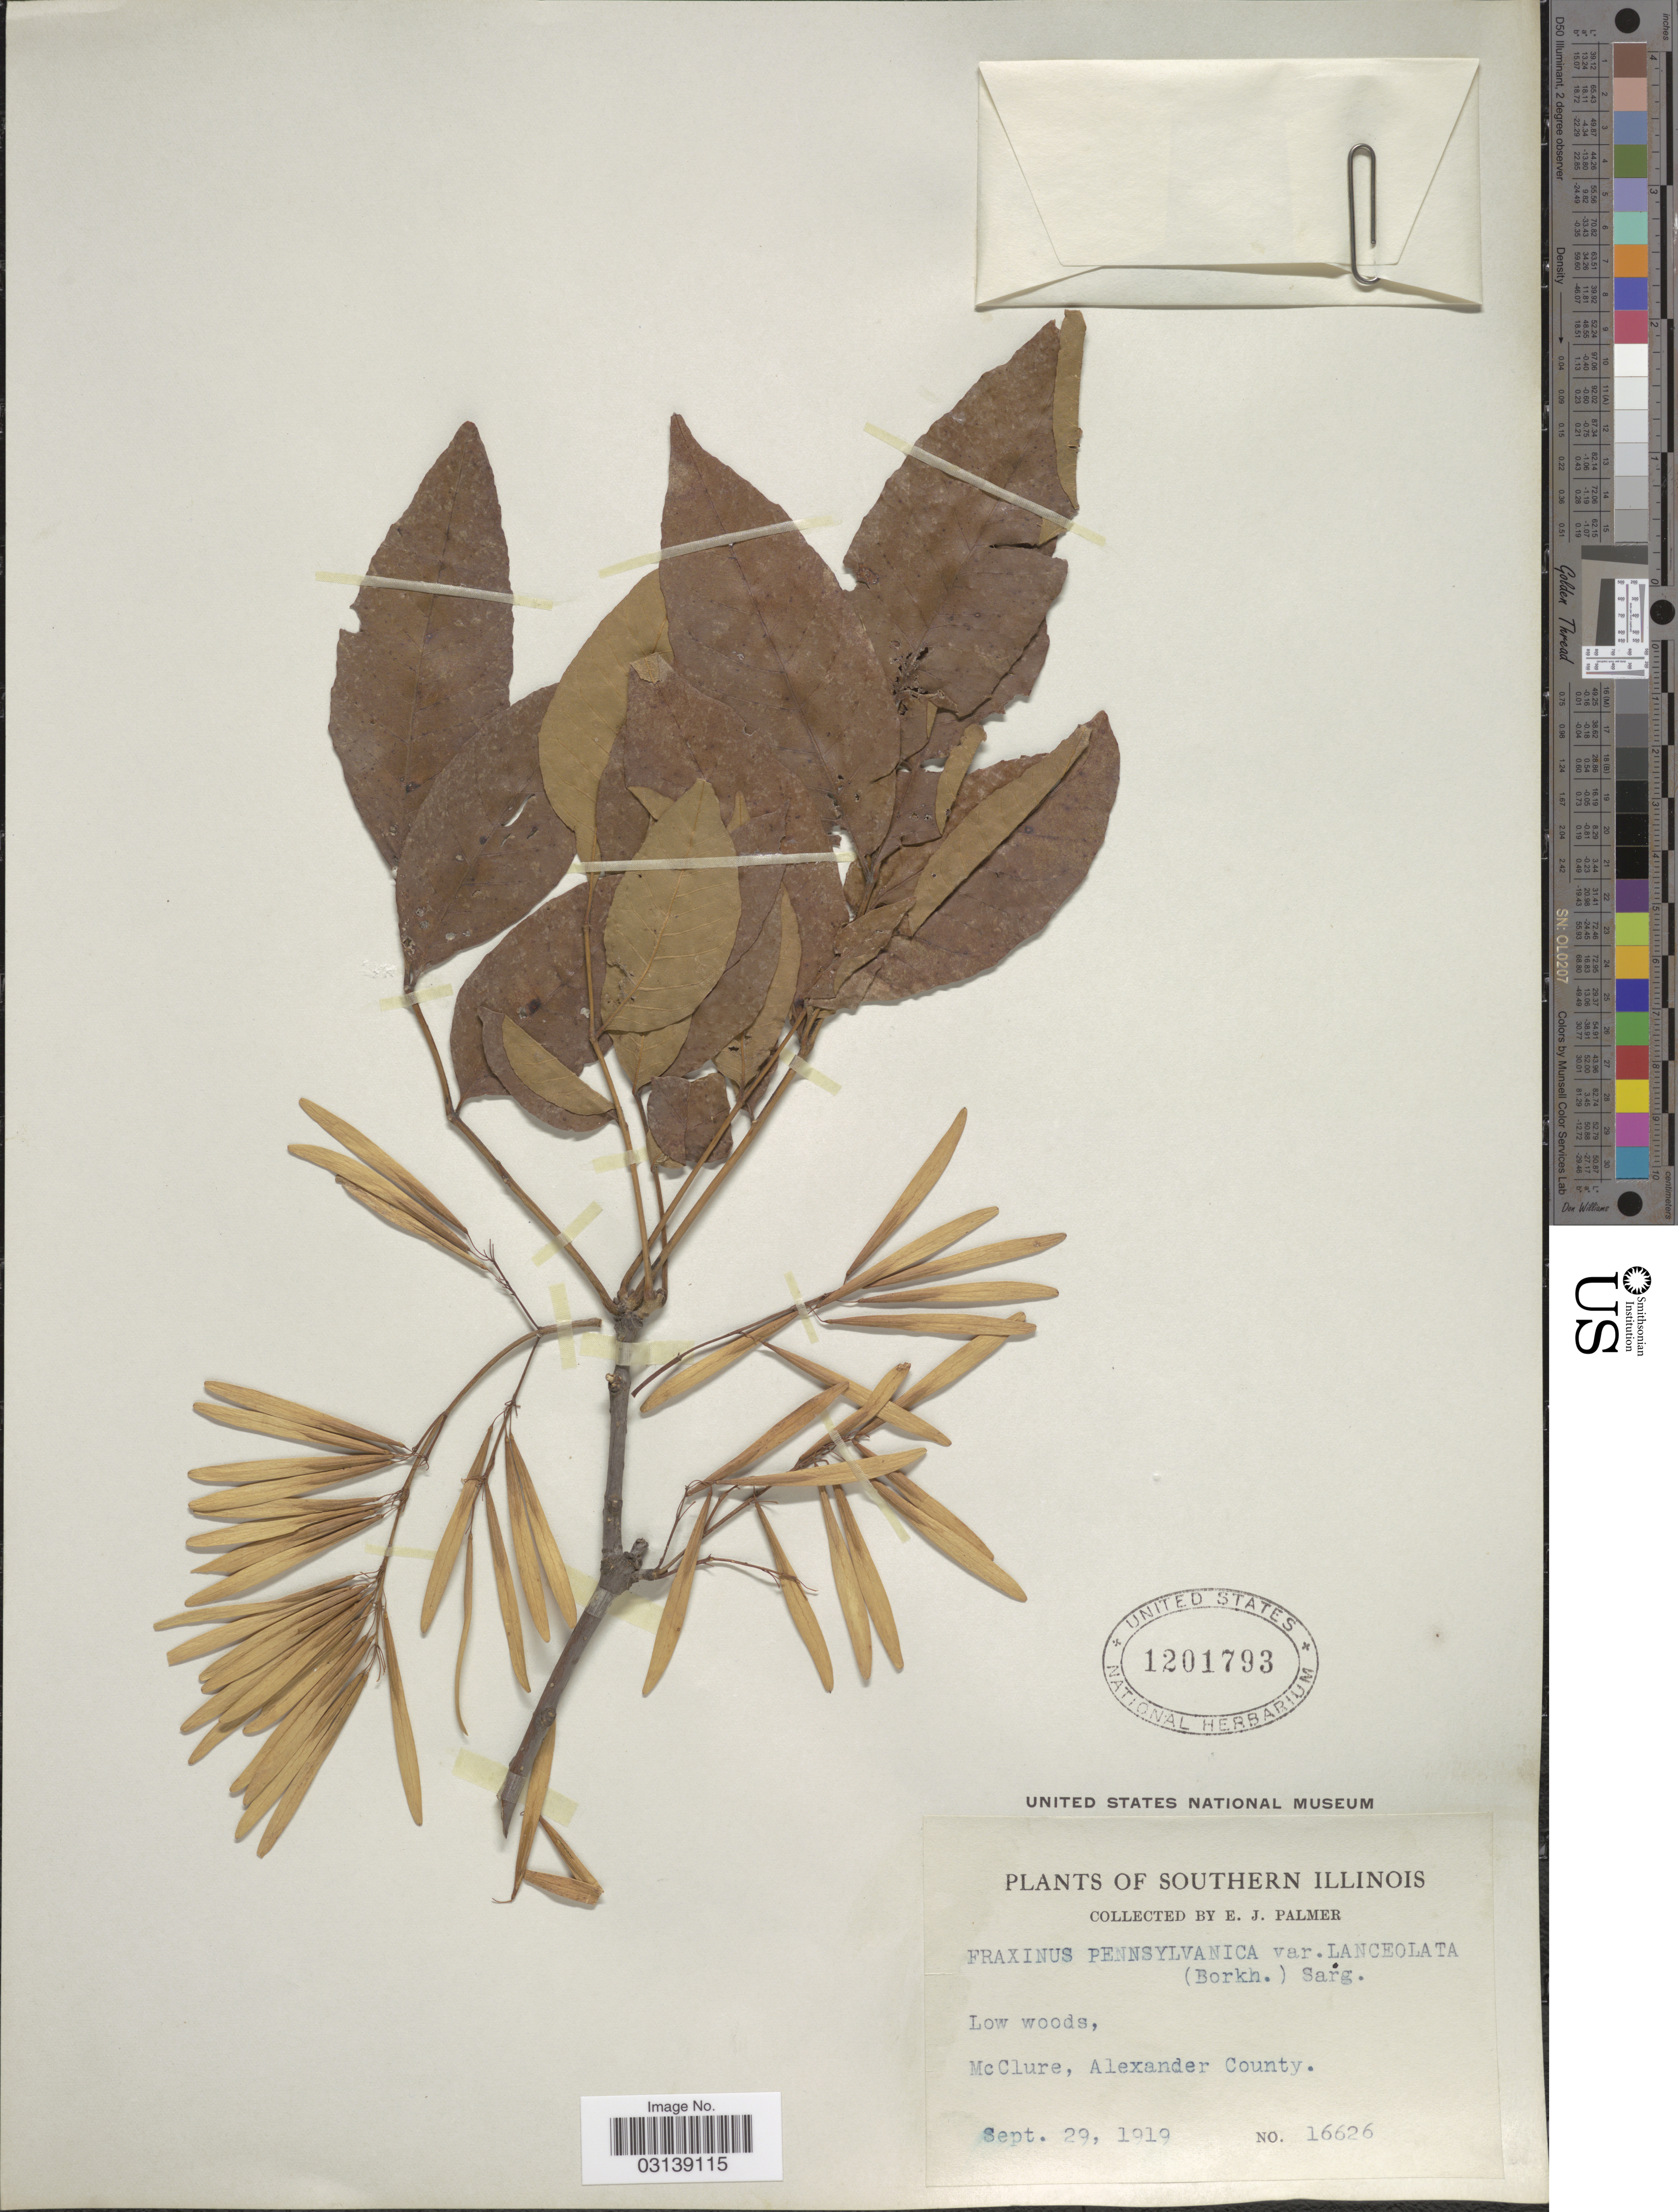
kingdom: Plantae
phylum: Tracheophyta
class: Magnoliopsida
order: Lamiales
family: Oleaceae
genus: Fraxinus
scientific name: Fraxinus pennsylvanica var. lanceolata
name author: Sarg.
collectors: E. J. Palmer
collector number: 16626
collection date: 1919-09-29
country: United States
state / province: Illinois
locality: Southern Illinois. Low woods, McClure, Alexander County.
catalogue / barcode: US 1201793